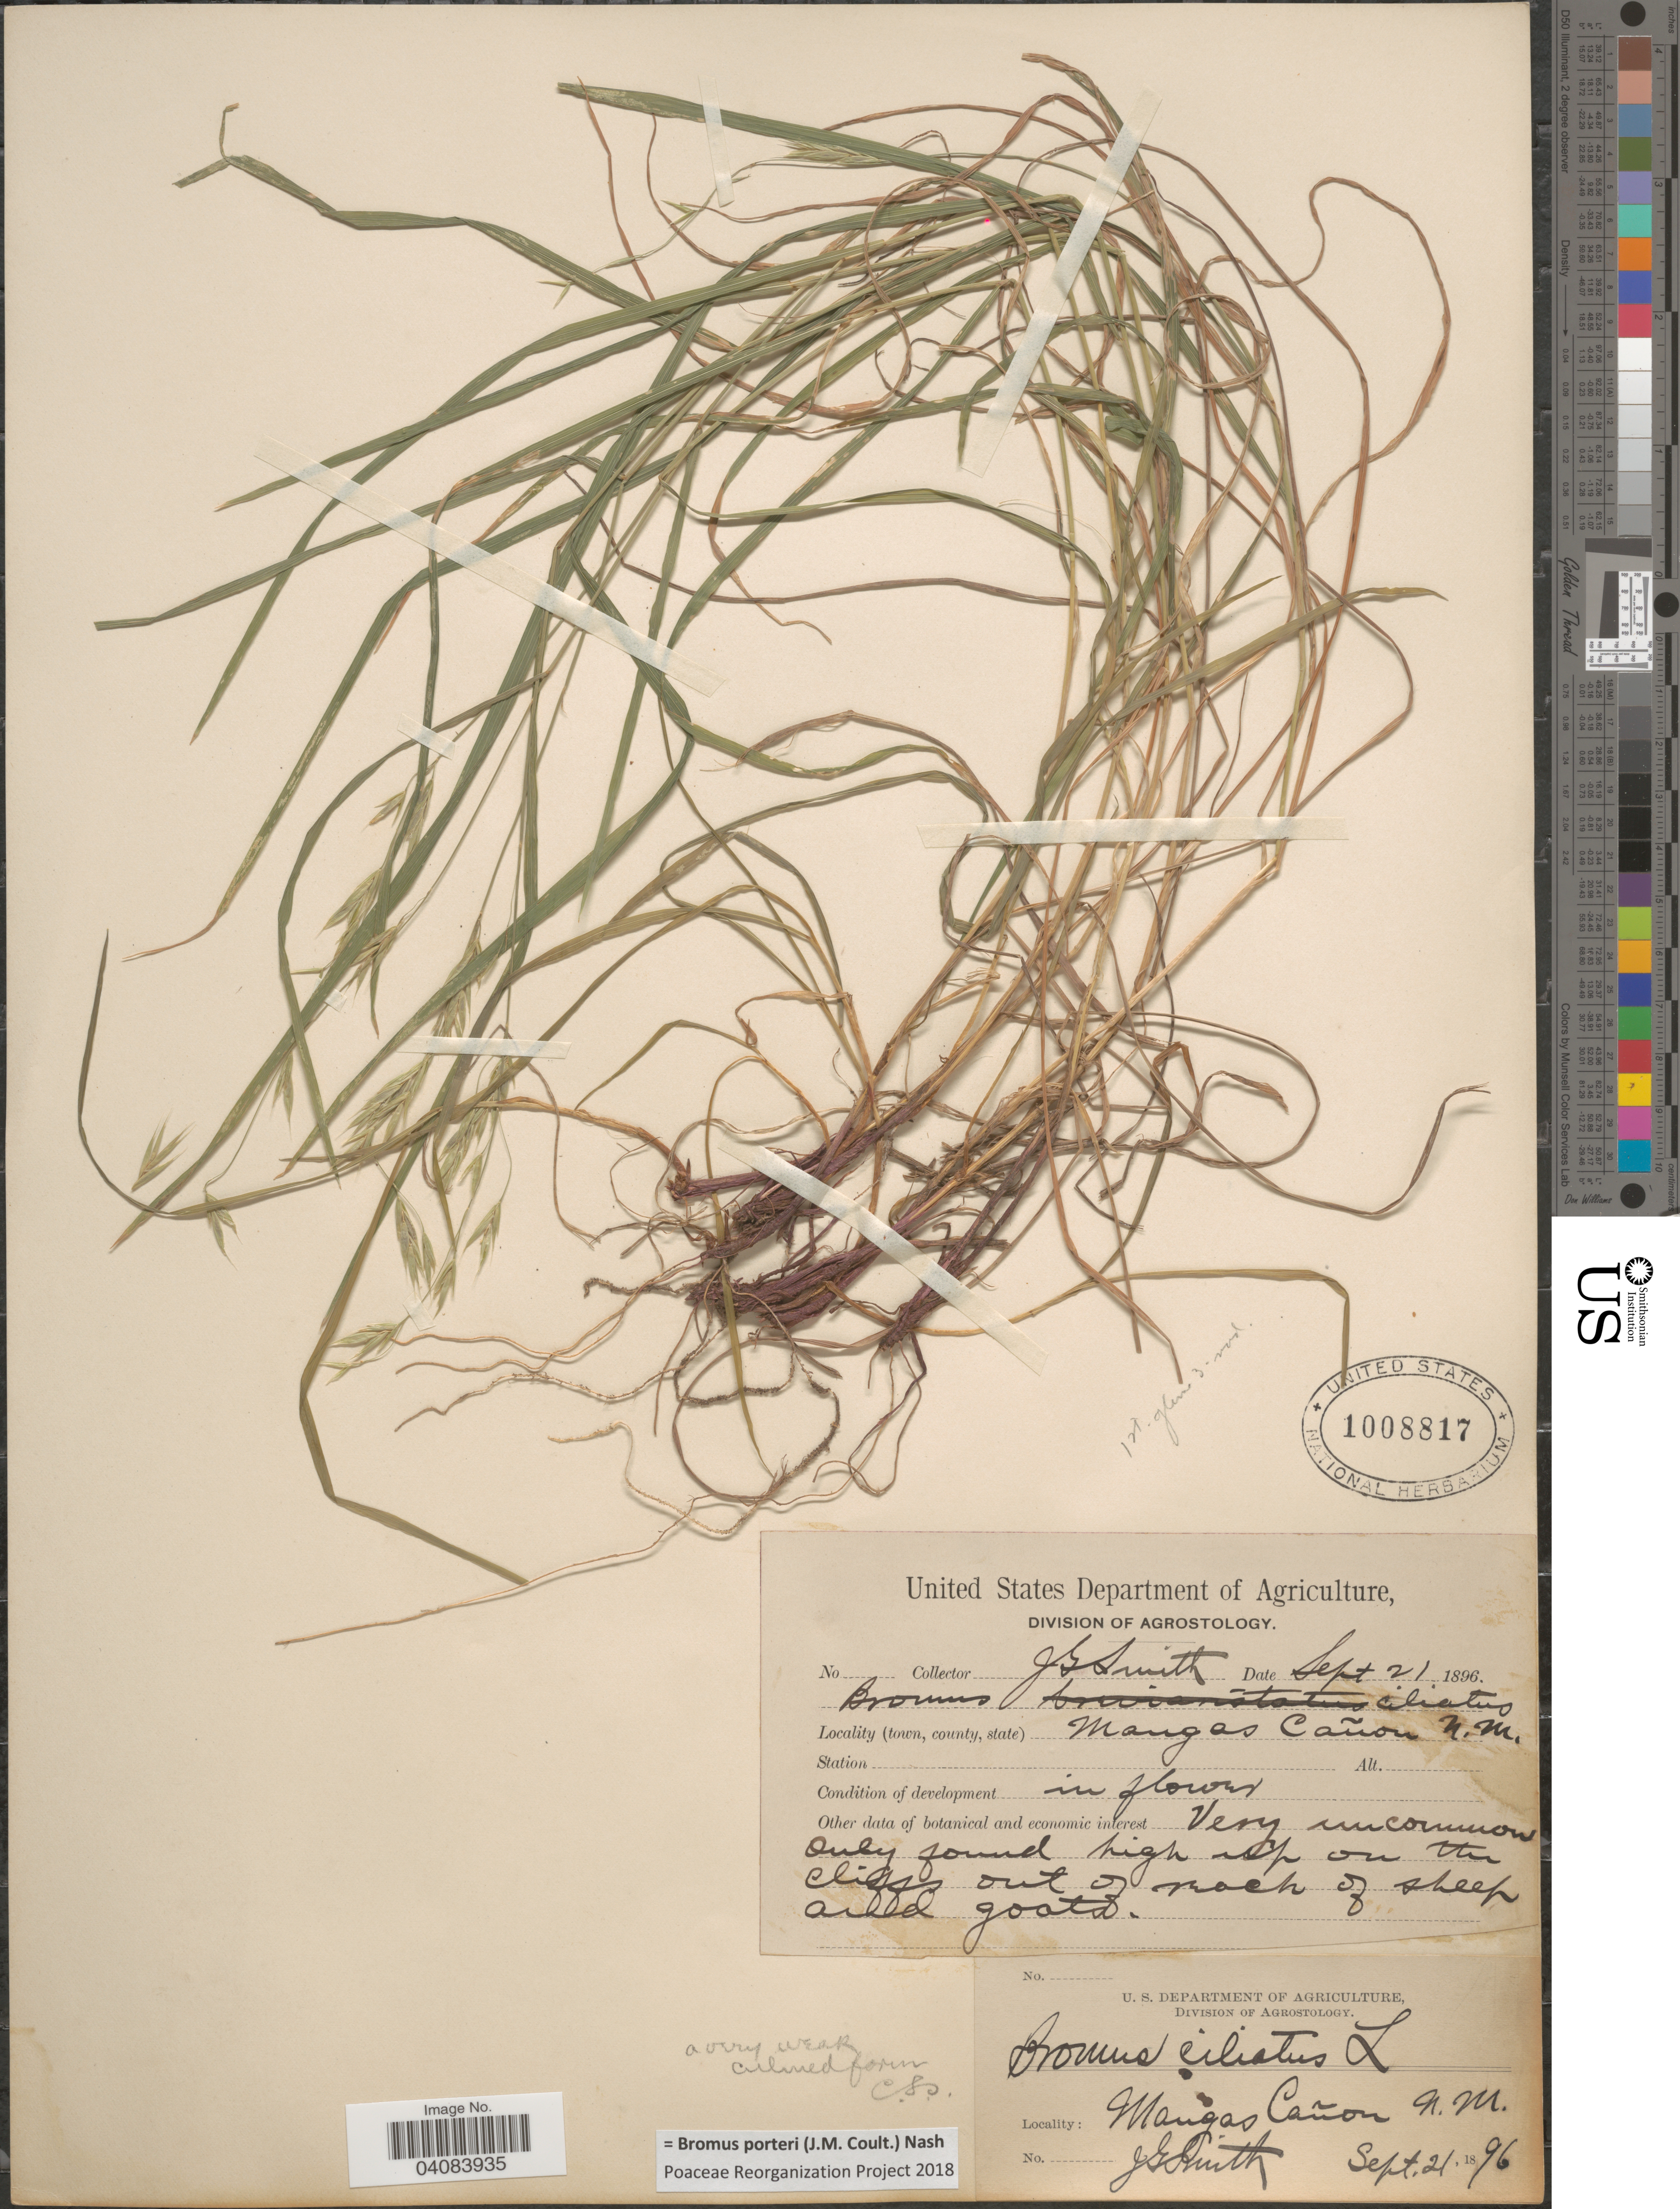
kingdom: Plantae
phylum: Tracheophyta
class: Liliopsida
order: Poales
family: Poaceae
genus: Bromus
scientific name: Bromus porteri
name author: (J.M. Coult.) Nash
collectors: J. G. Smith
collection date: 1896-09-21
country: United States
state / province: New Mexico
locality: Mangas Cañon.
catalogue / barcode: US 1008817